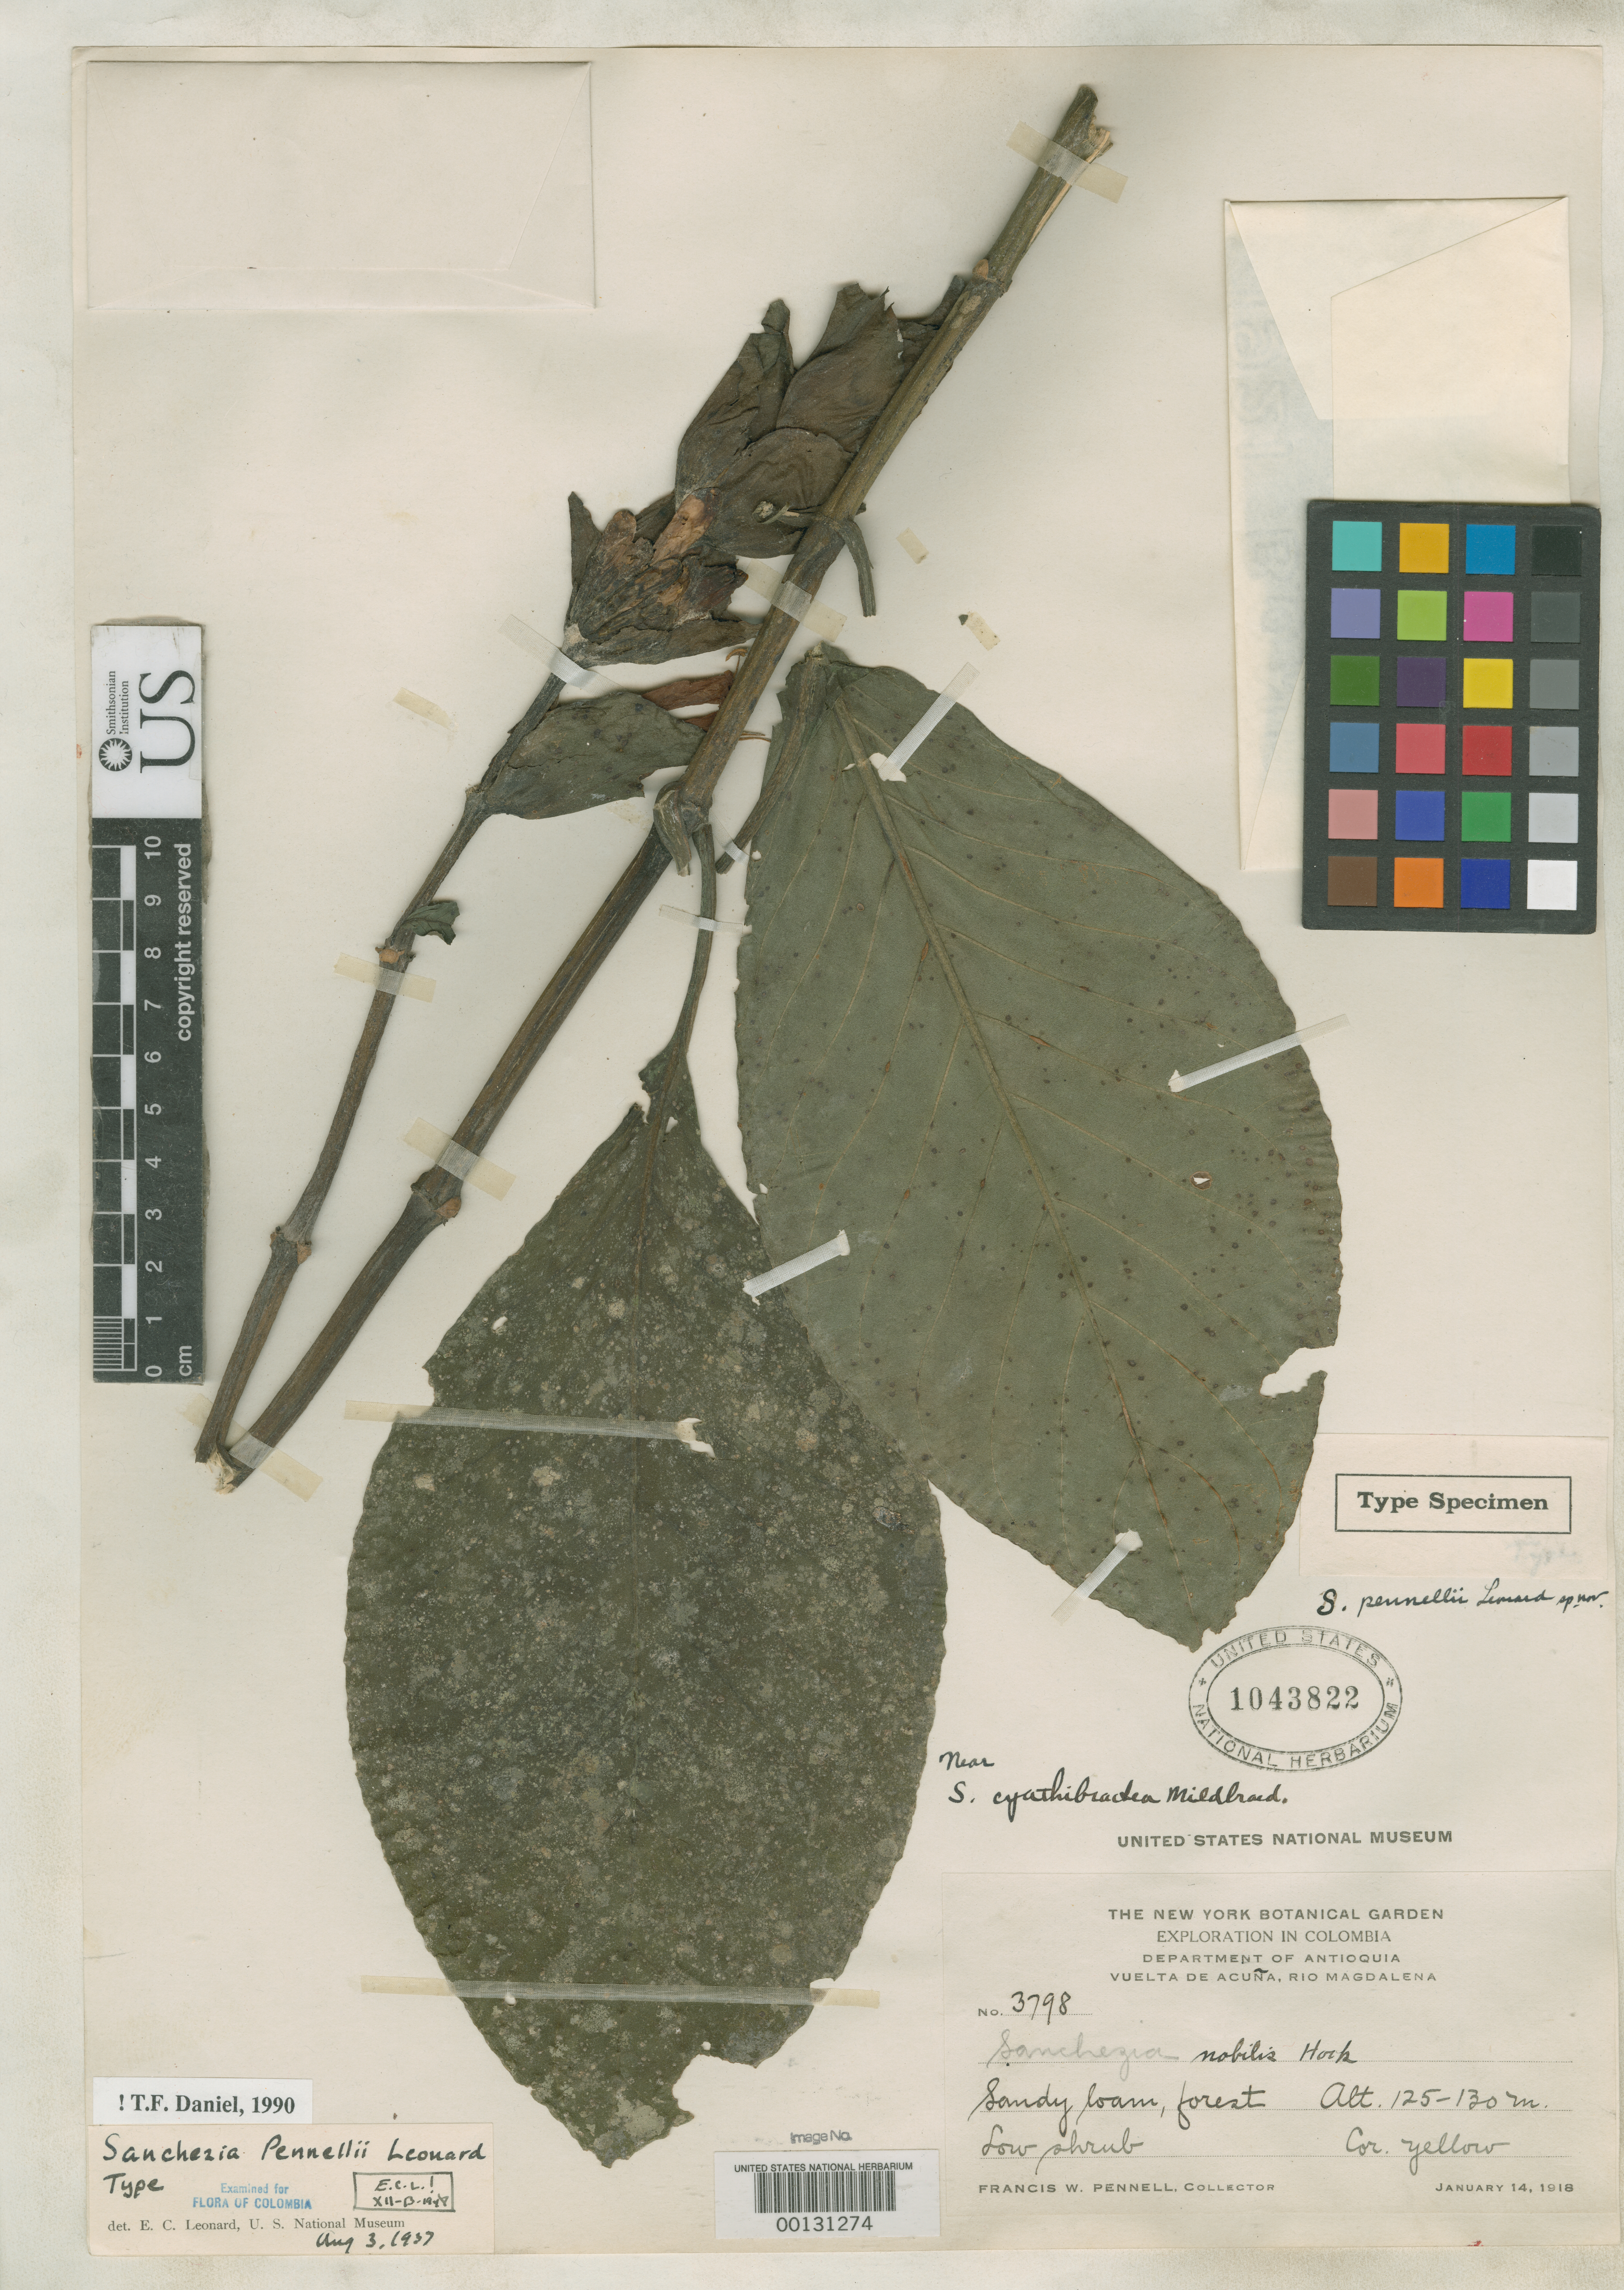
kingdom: Plantae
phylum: Tracheophyta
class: Magnoliopsida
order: Lamiales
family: Acanthaceae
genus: Sanchezia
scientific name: Sanchezia pennellii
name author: Leonard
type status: Holotype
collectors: F. W. Pennell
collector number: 3798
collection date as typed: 14 Jan 1918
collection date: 1918-01-14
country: Colombia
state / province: Antioquia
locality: Magdalena River at Vuelta de Acuna.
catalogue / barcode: US 1043822